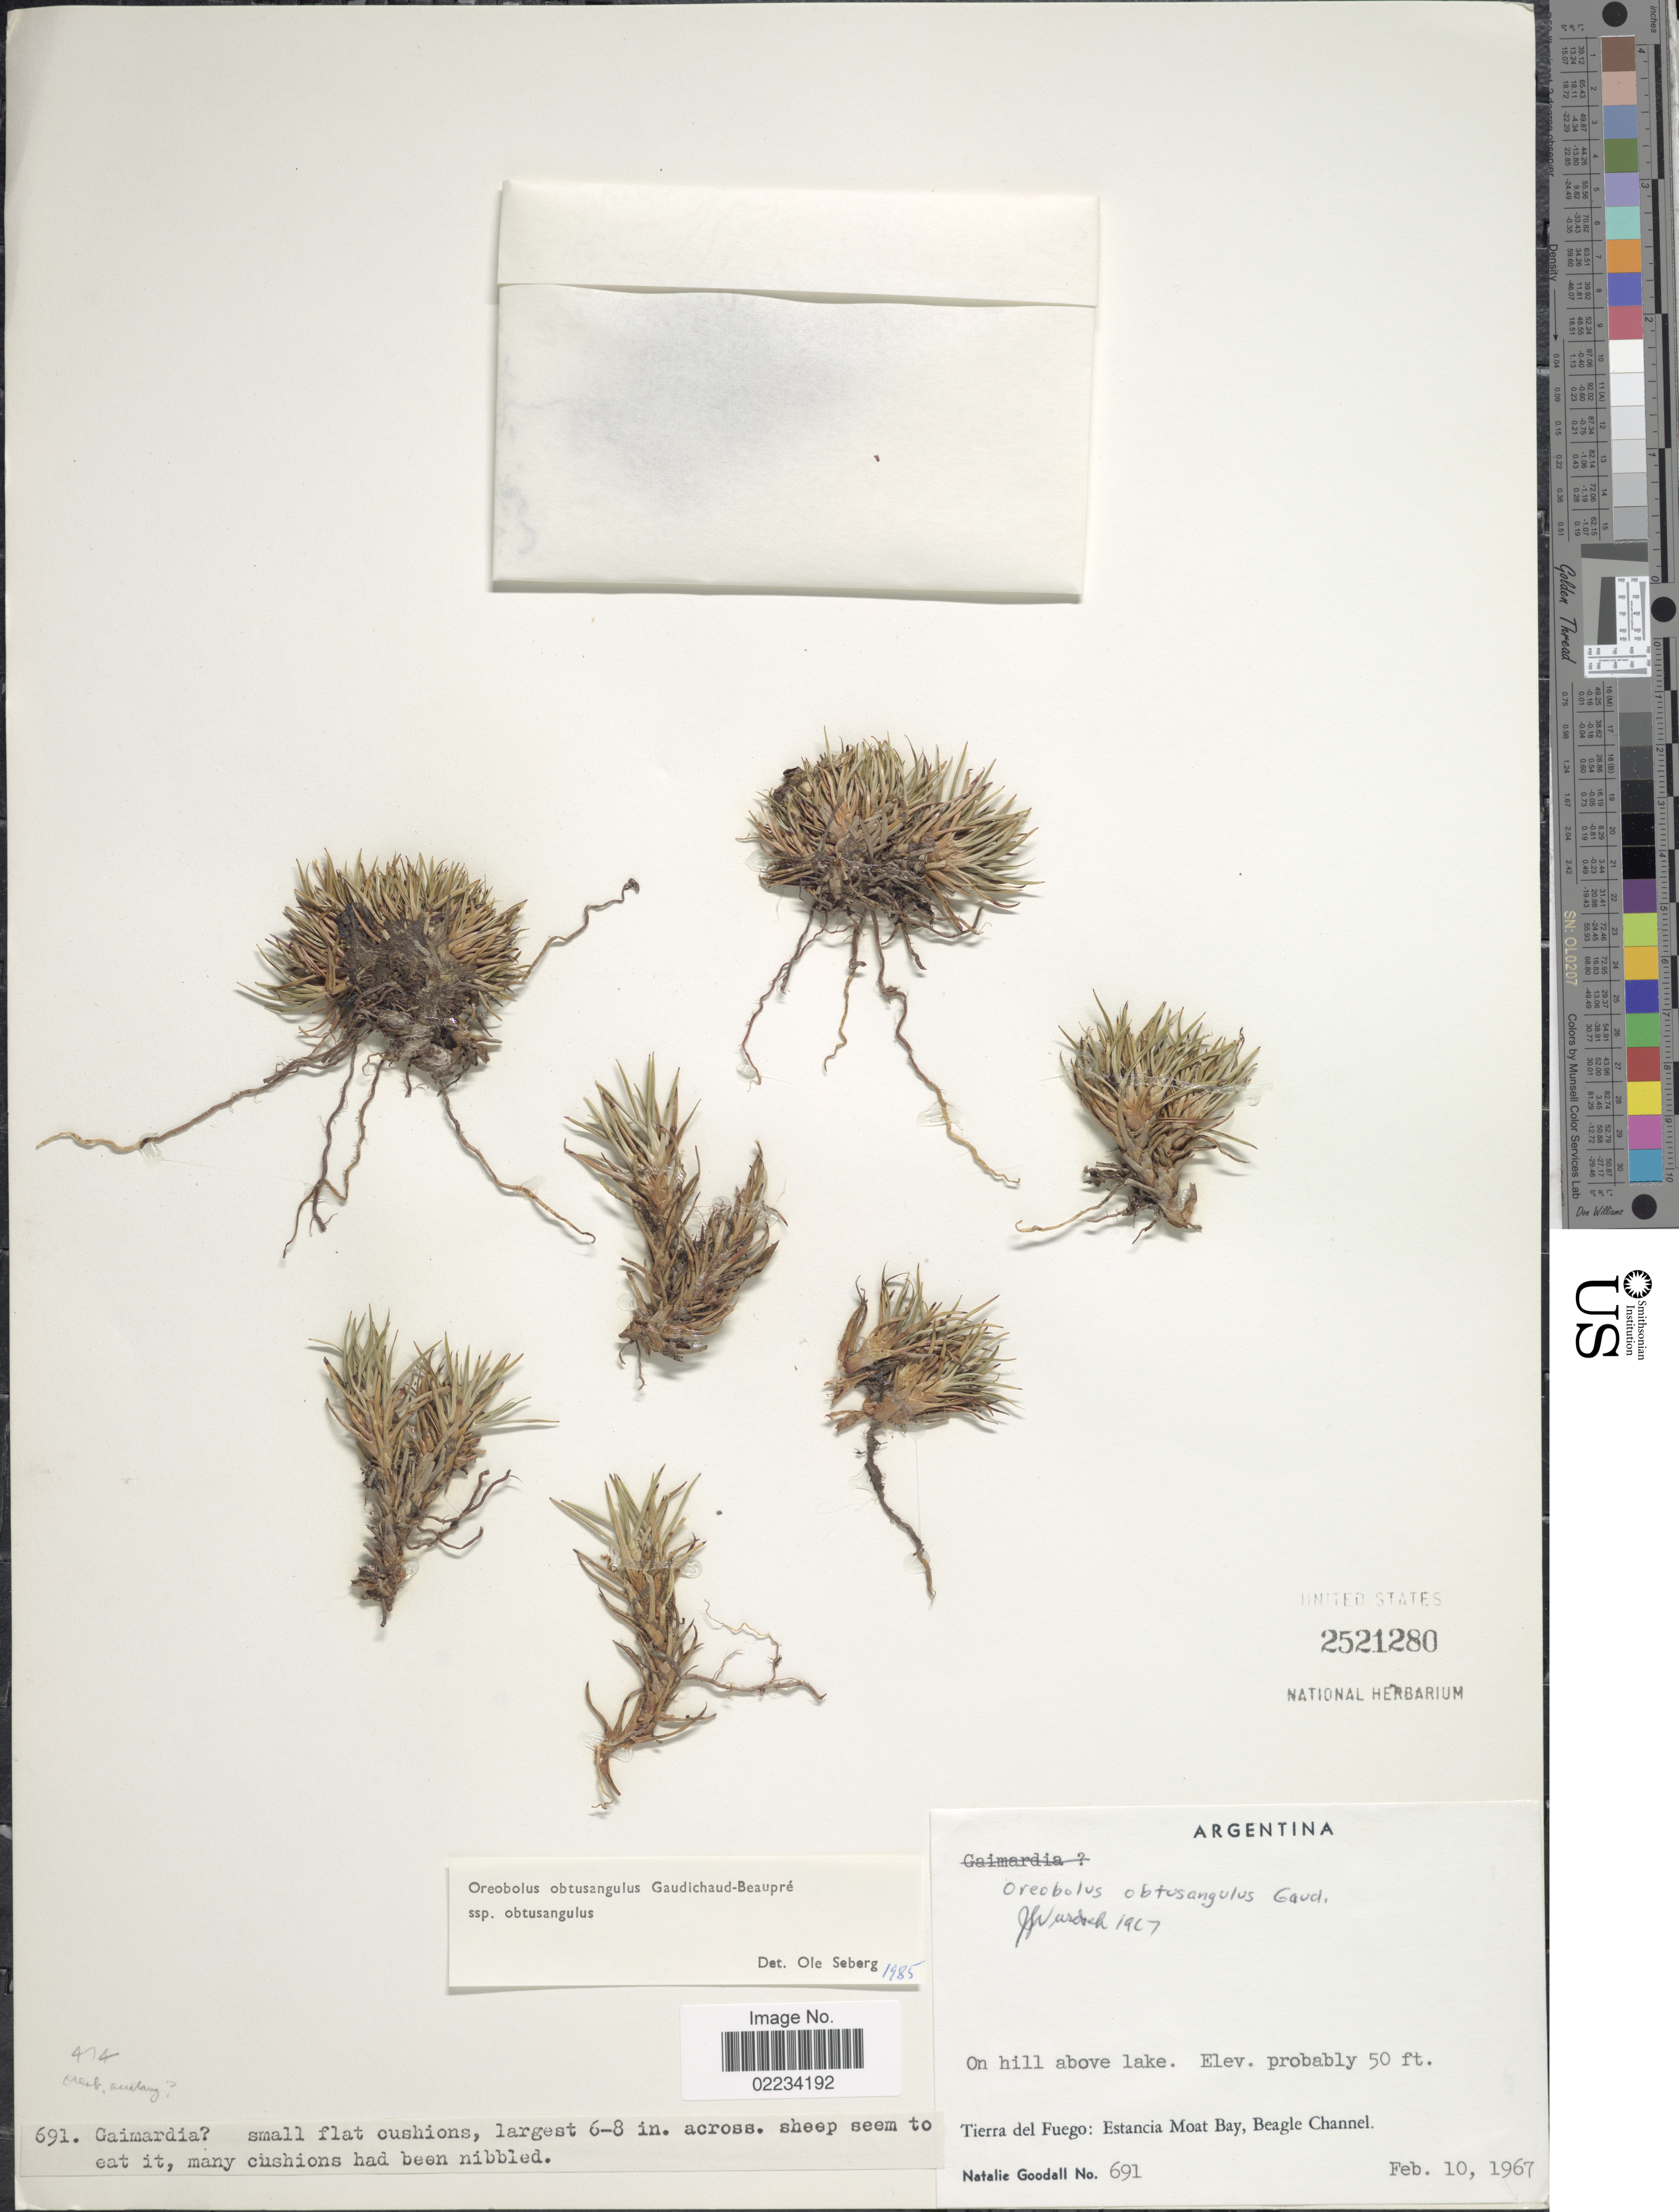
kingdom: Plantae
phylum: Tracheophyta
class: Liliopsida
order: Poales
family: Cyperaceae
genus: Oreobolus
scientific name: Oreobolus obtusangulus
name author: Gaudich.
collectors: N. Goodall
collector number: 691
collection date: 1967-02-10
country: Argentina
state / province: Tierra del Fuego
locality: On hill above lake. Estancia Moat Bay, Beagle Channel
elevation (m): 15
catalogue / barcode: US 2521280